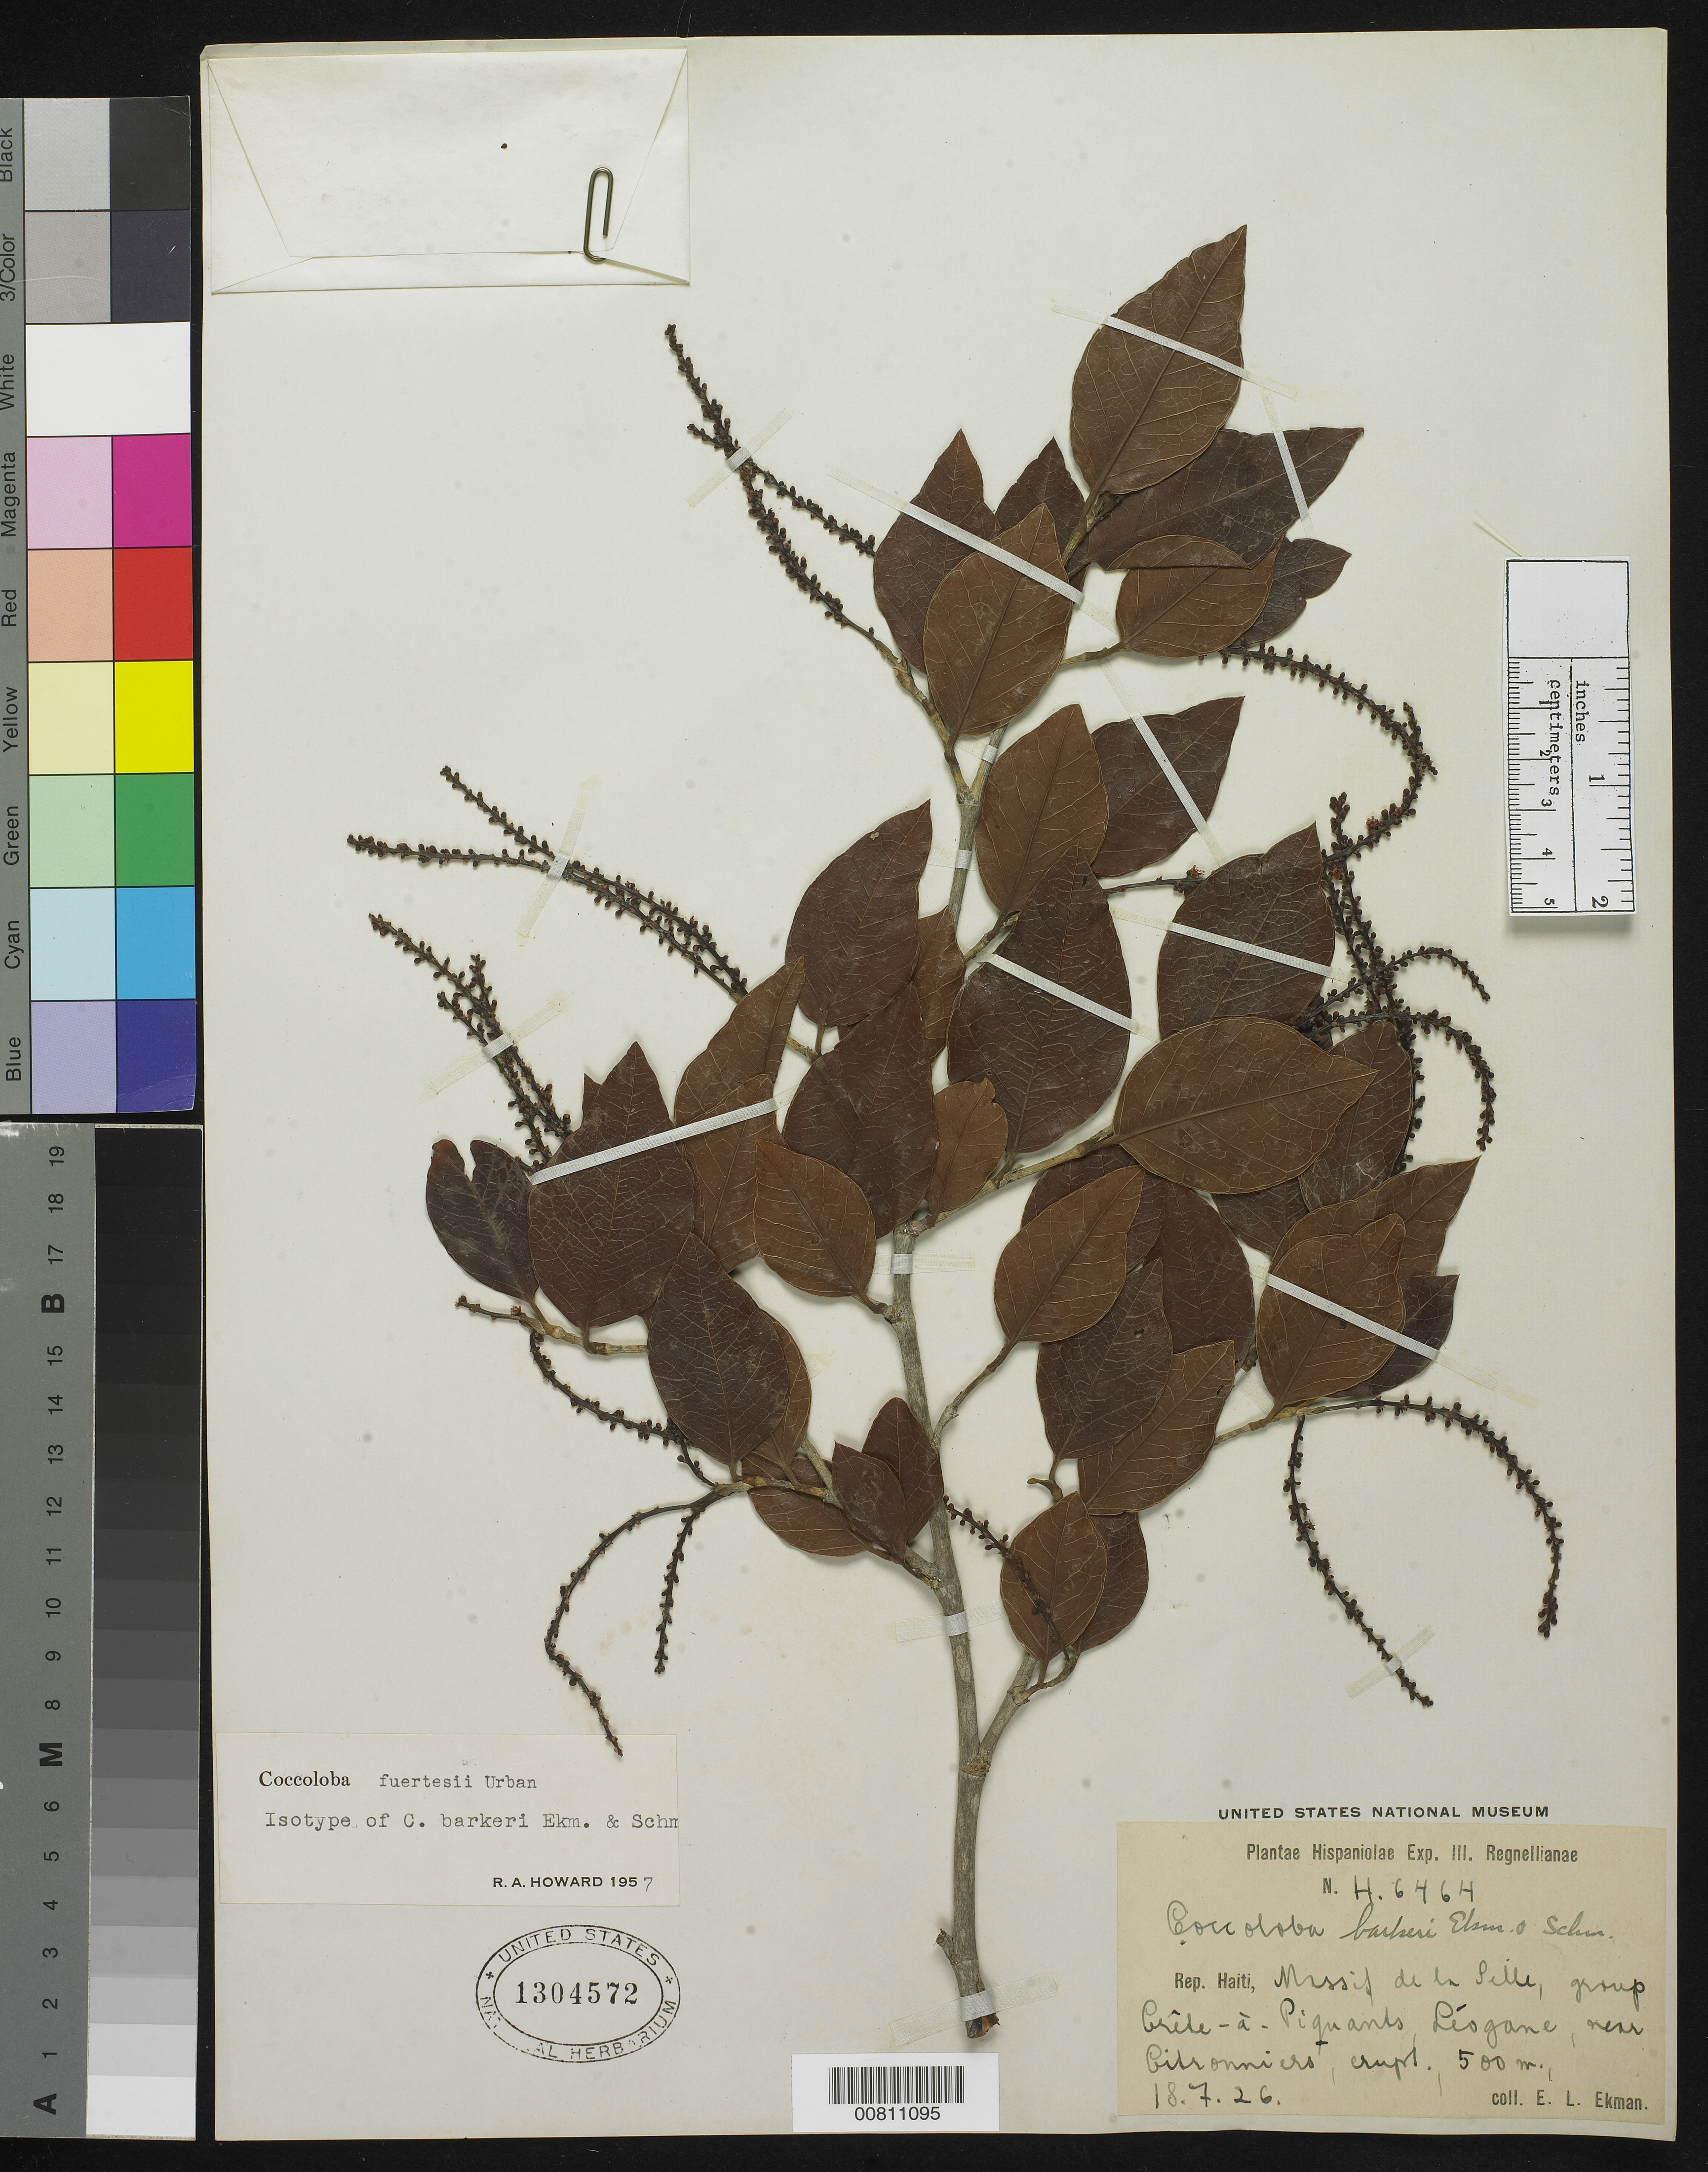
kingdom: Plantae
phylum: Tracheophyta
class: Magnoliopsida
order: Caryophyllales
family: Polygonaceae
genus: Coccoloba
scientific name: Coccoloba barkeri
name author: Ekman & O.C. Schmidt in O.C. Schmidt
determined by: Howard, R. A.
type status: Isotype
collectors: E. L. Ekman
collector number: H 6464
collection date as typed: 18 Jul 1926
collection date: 1926-07-18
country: Haiti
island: Hispaniola Island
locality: Massif de la Selle, group Crête-à-Piquants, Lésgane, near Citronniers.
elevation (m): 500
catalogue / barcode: US 1304572